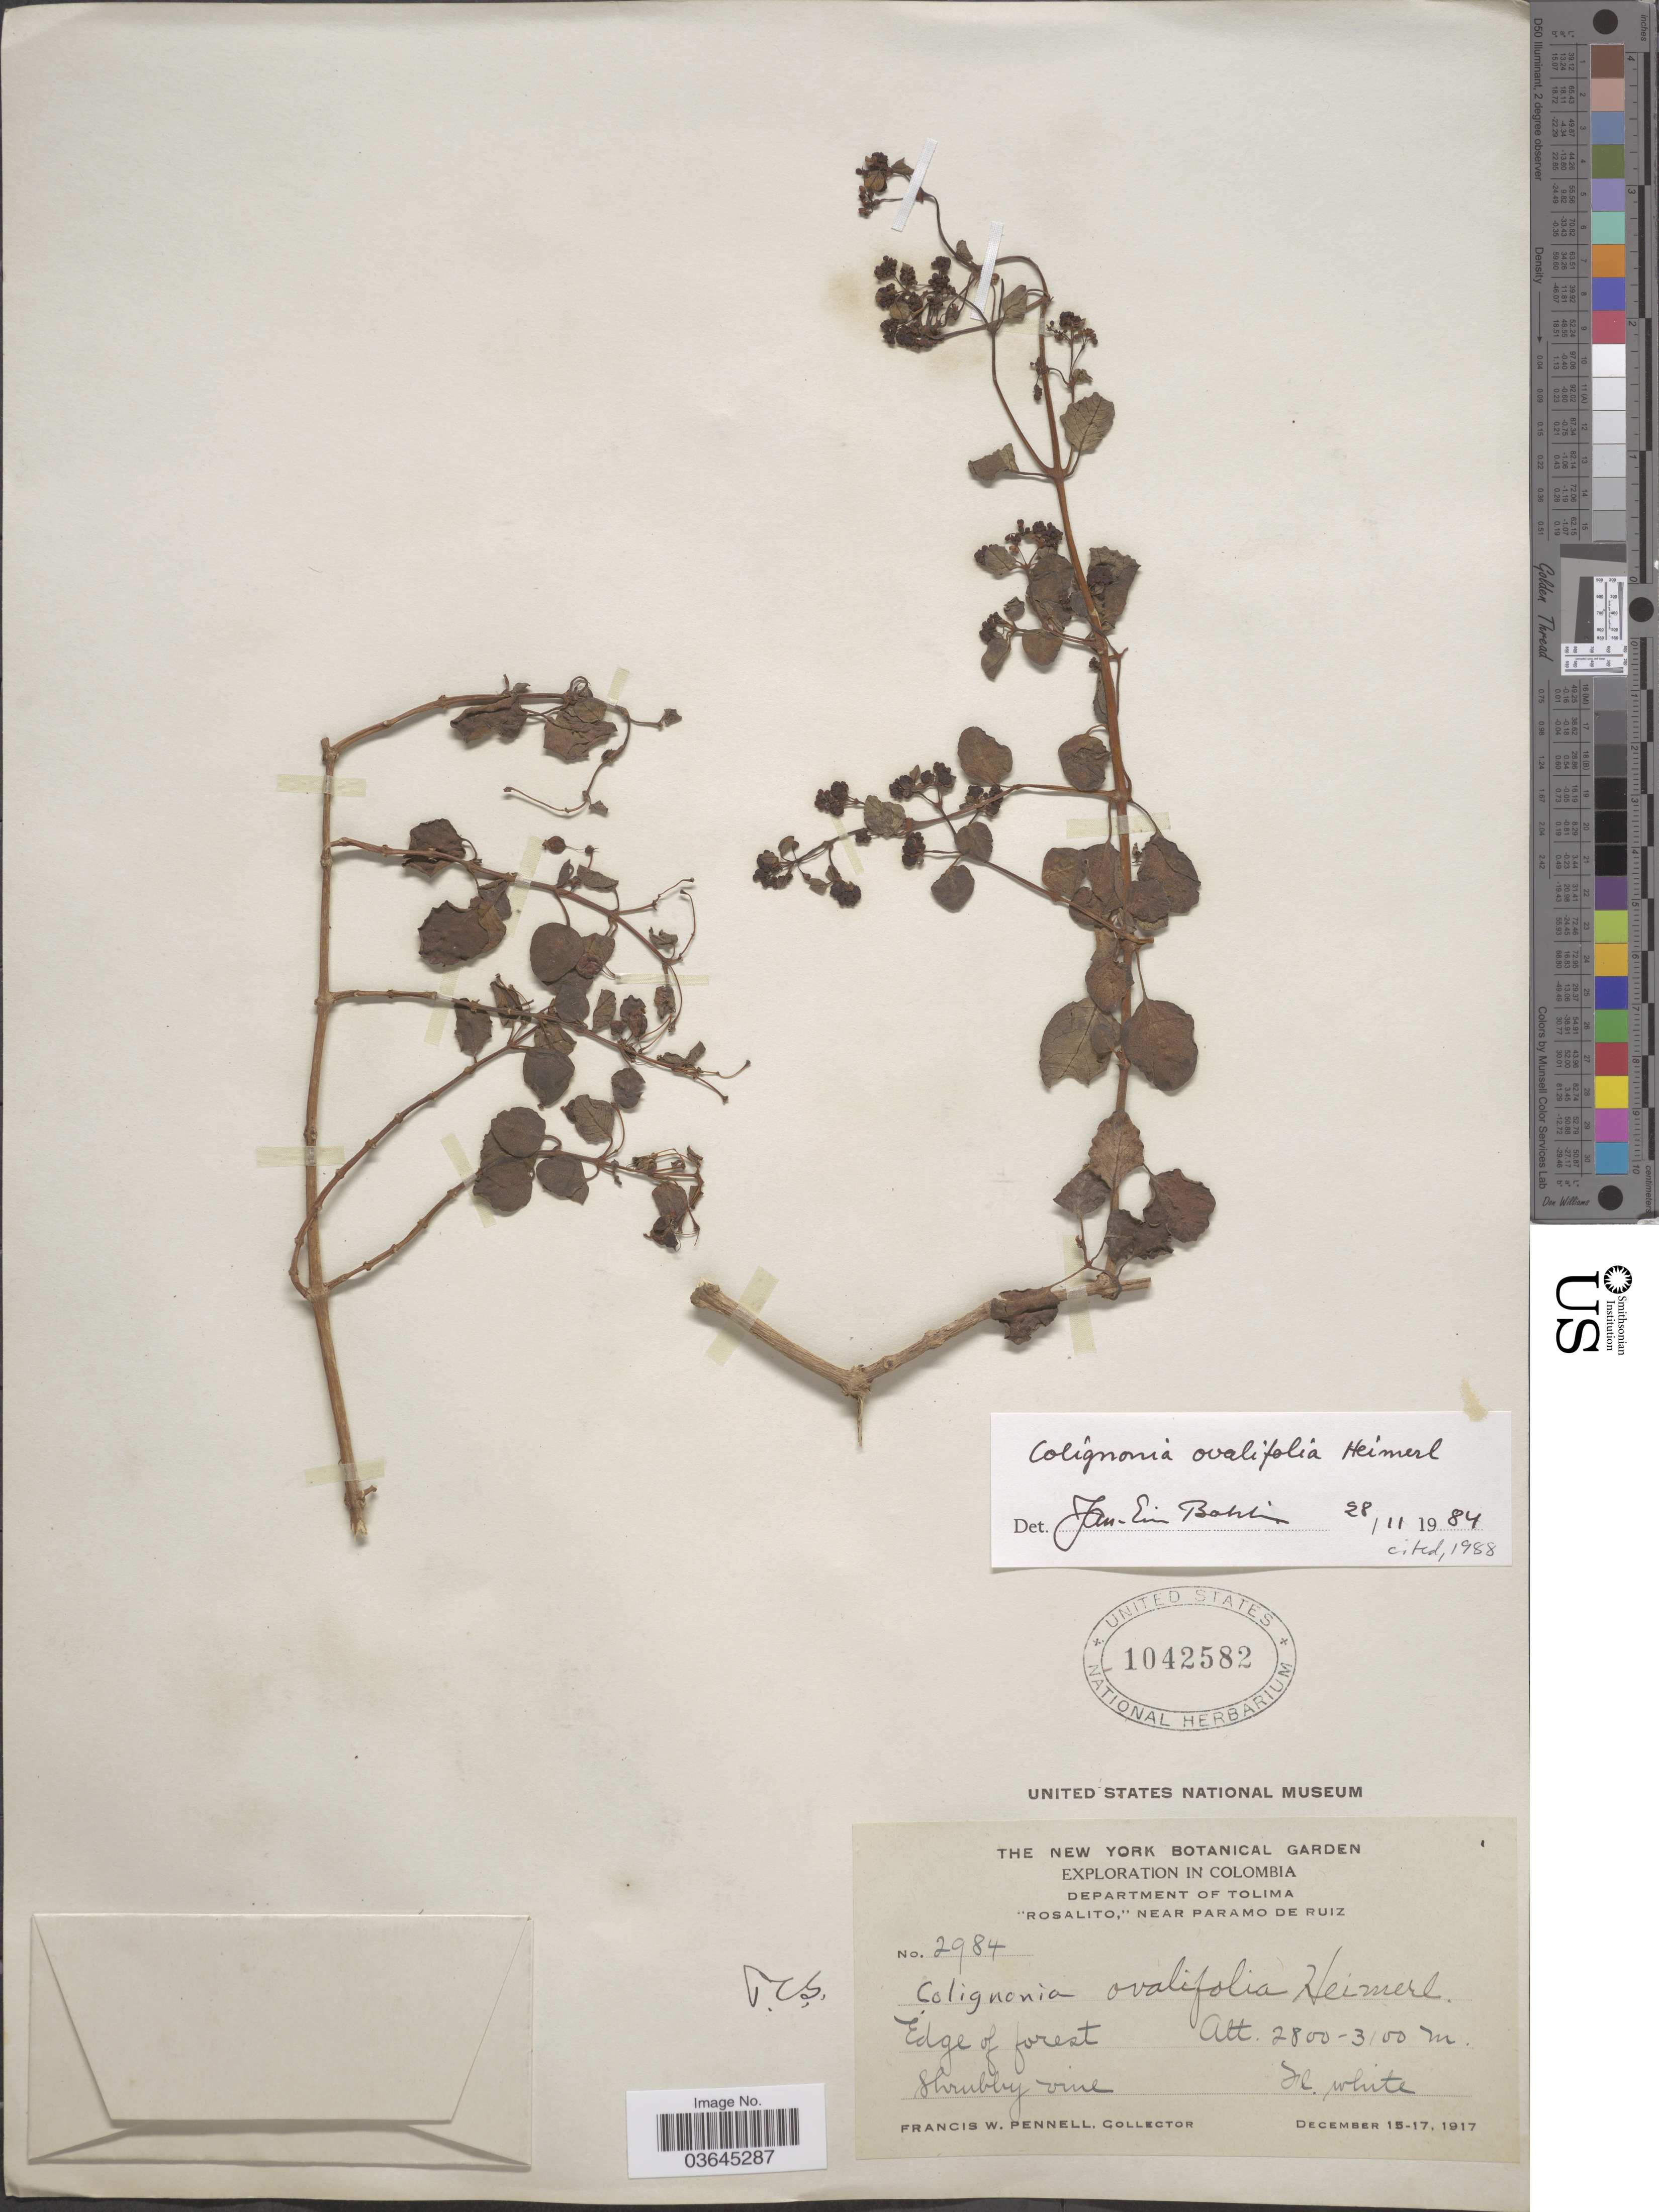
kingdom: Plantae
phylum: Tracheophyta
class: Magnoliopsida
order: Caryophyllales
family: Nyctaginaceae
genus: Colignonia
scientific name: Colignonia ovalifolia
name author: Heimerl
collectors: F. W. Pennell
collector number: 2984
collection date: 1917-12-15/1917-12-17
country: Colombia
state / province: Tolima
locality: Department of Tolima. "Rosalito," near Paramo de Ruiz.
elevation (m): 2800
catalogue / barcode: US 1042582